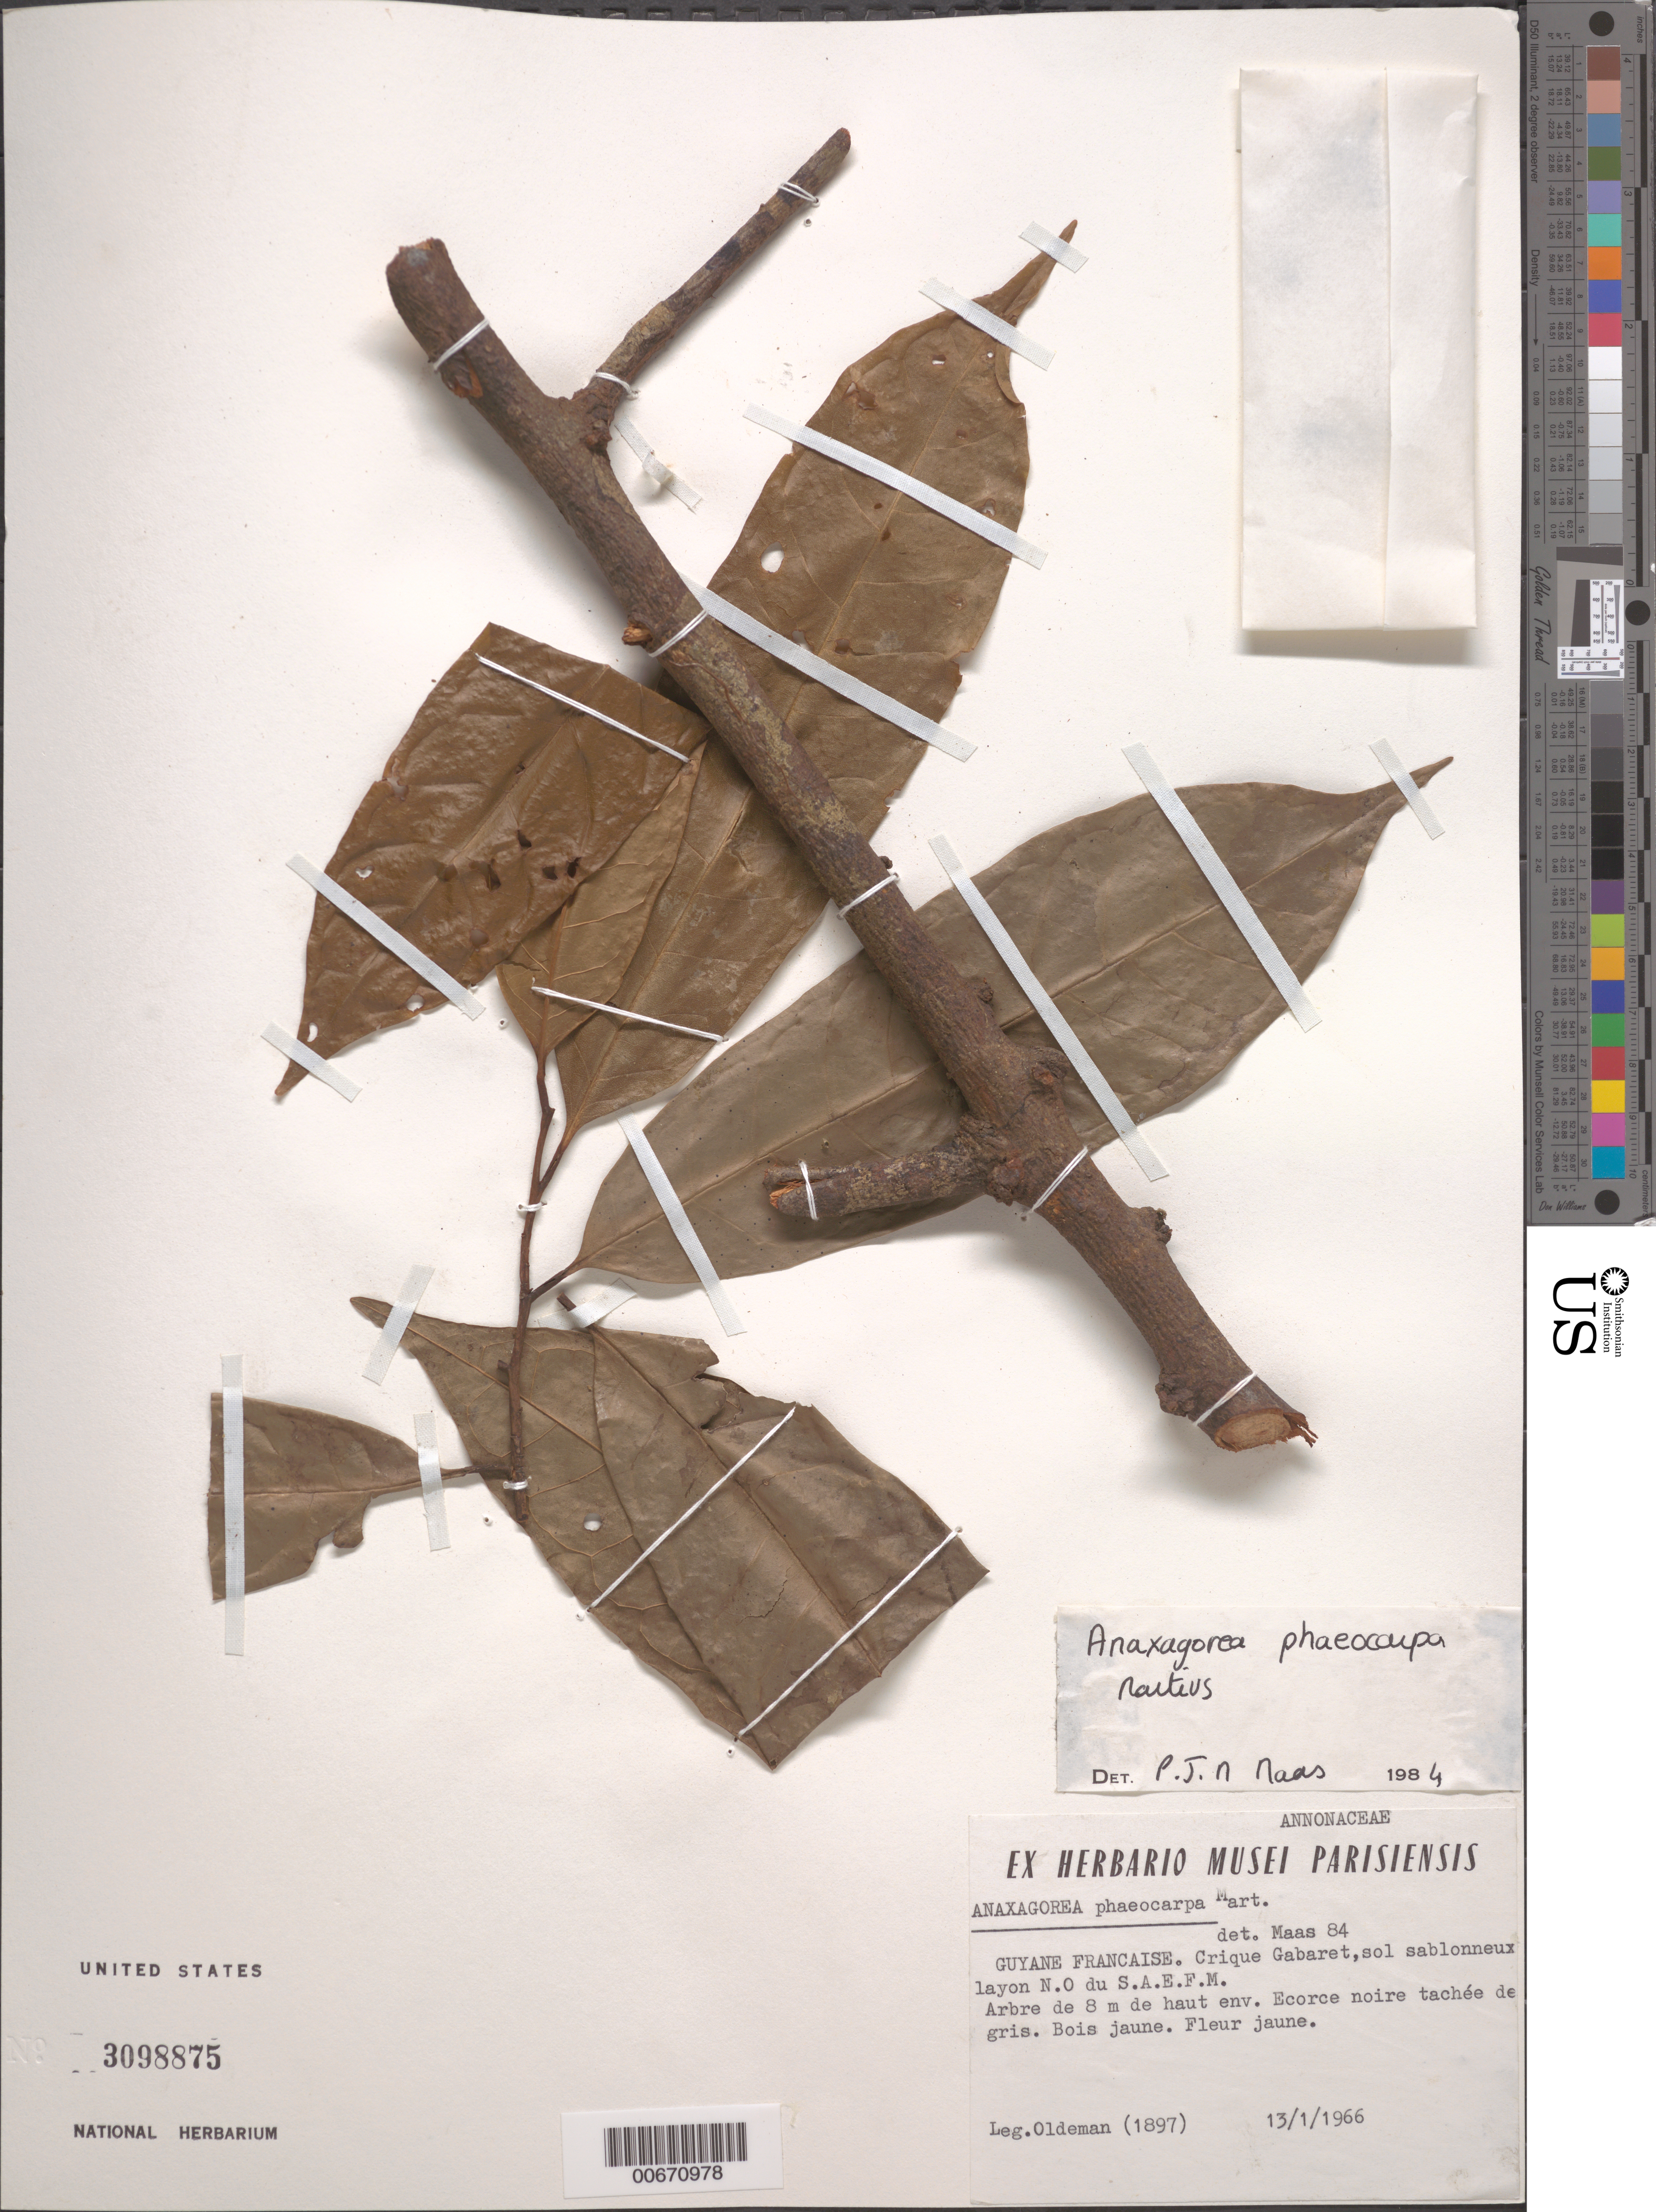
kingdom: Plantae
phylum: Tracheophyta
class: Magnoliopsida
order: Magnoliales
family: Annonaceae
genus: Anaxagorea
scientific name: Anaxagorea phaeocarpa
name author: Mart.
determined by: Maas, Paul J. M.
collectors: R. Oldeman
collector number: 1897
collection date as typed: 13-Jan-66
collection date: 1966-01-13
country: French Guiana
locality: Crique Gabaret, layon N'Ouest du S.A.E.F.M.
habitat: Sandy soil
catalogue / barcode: US 3098875